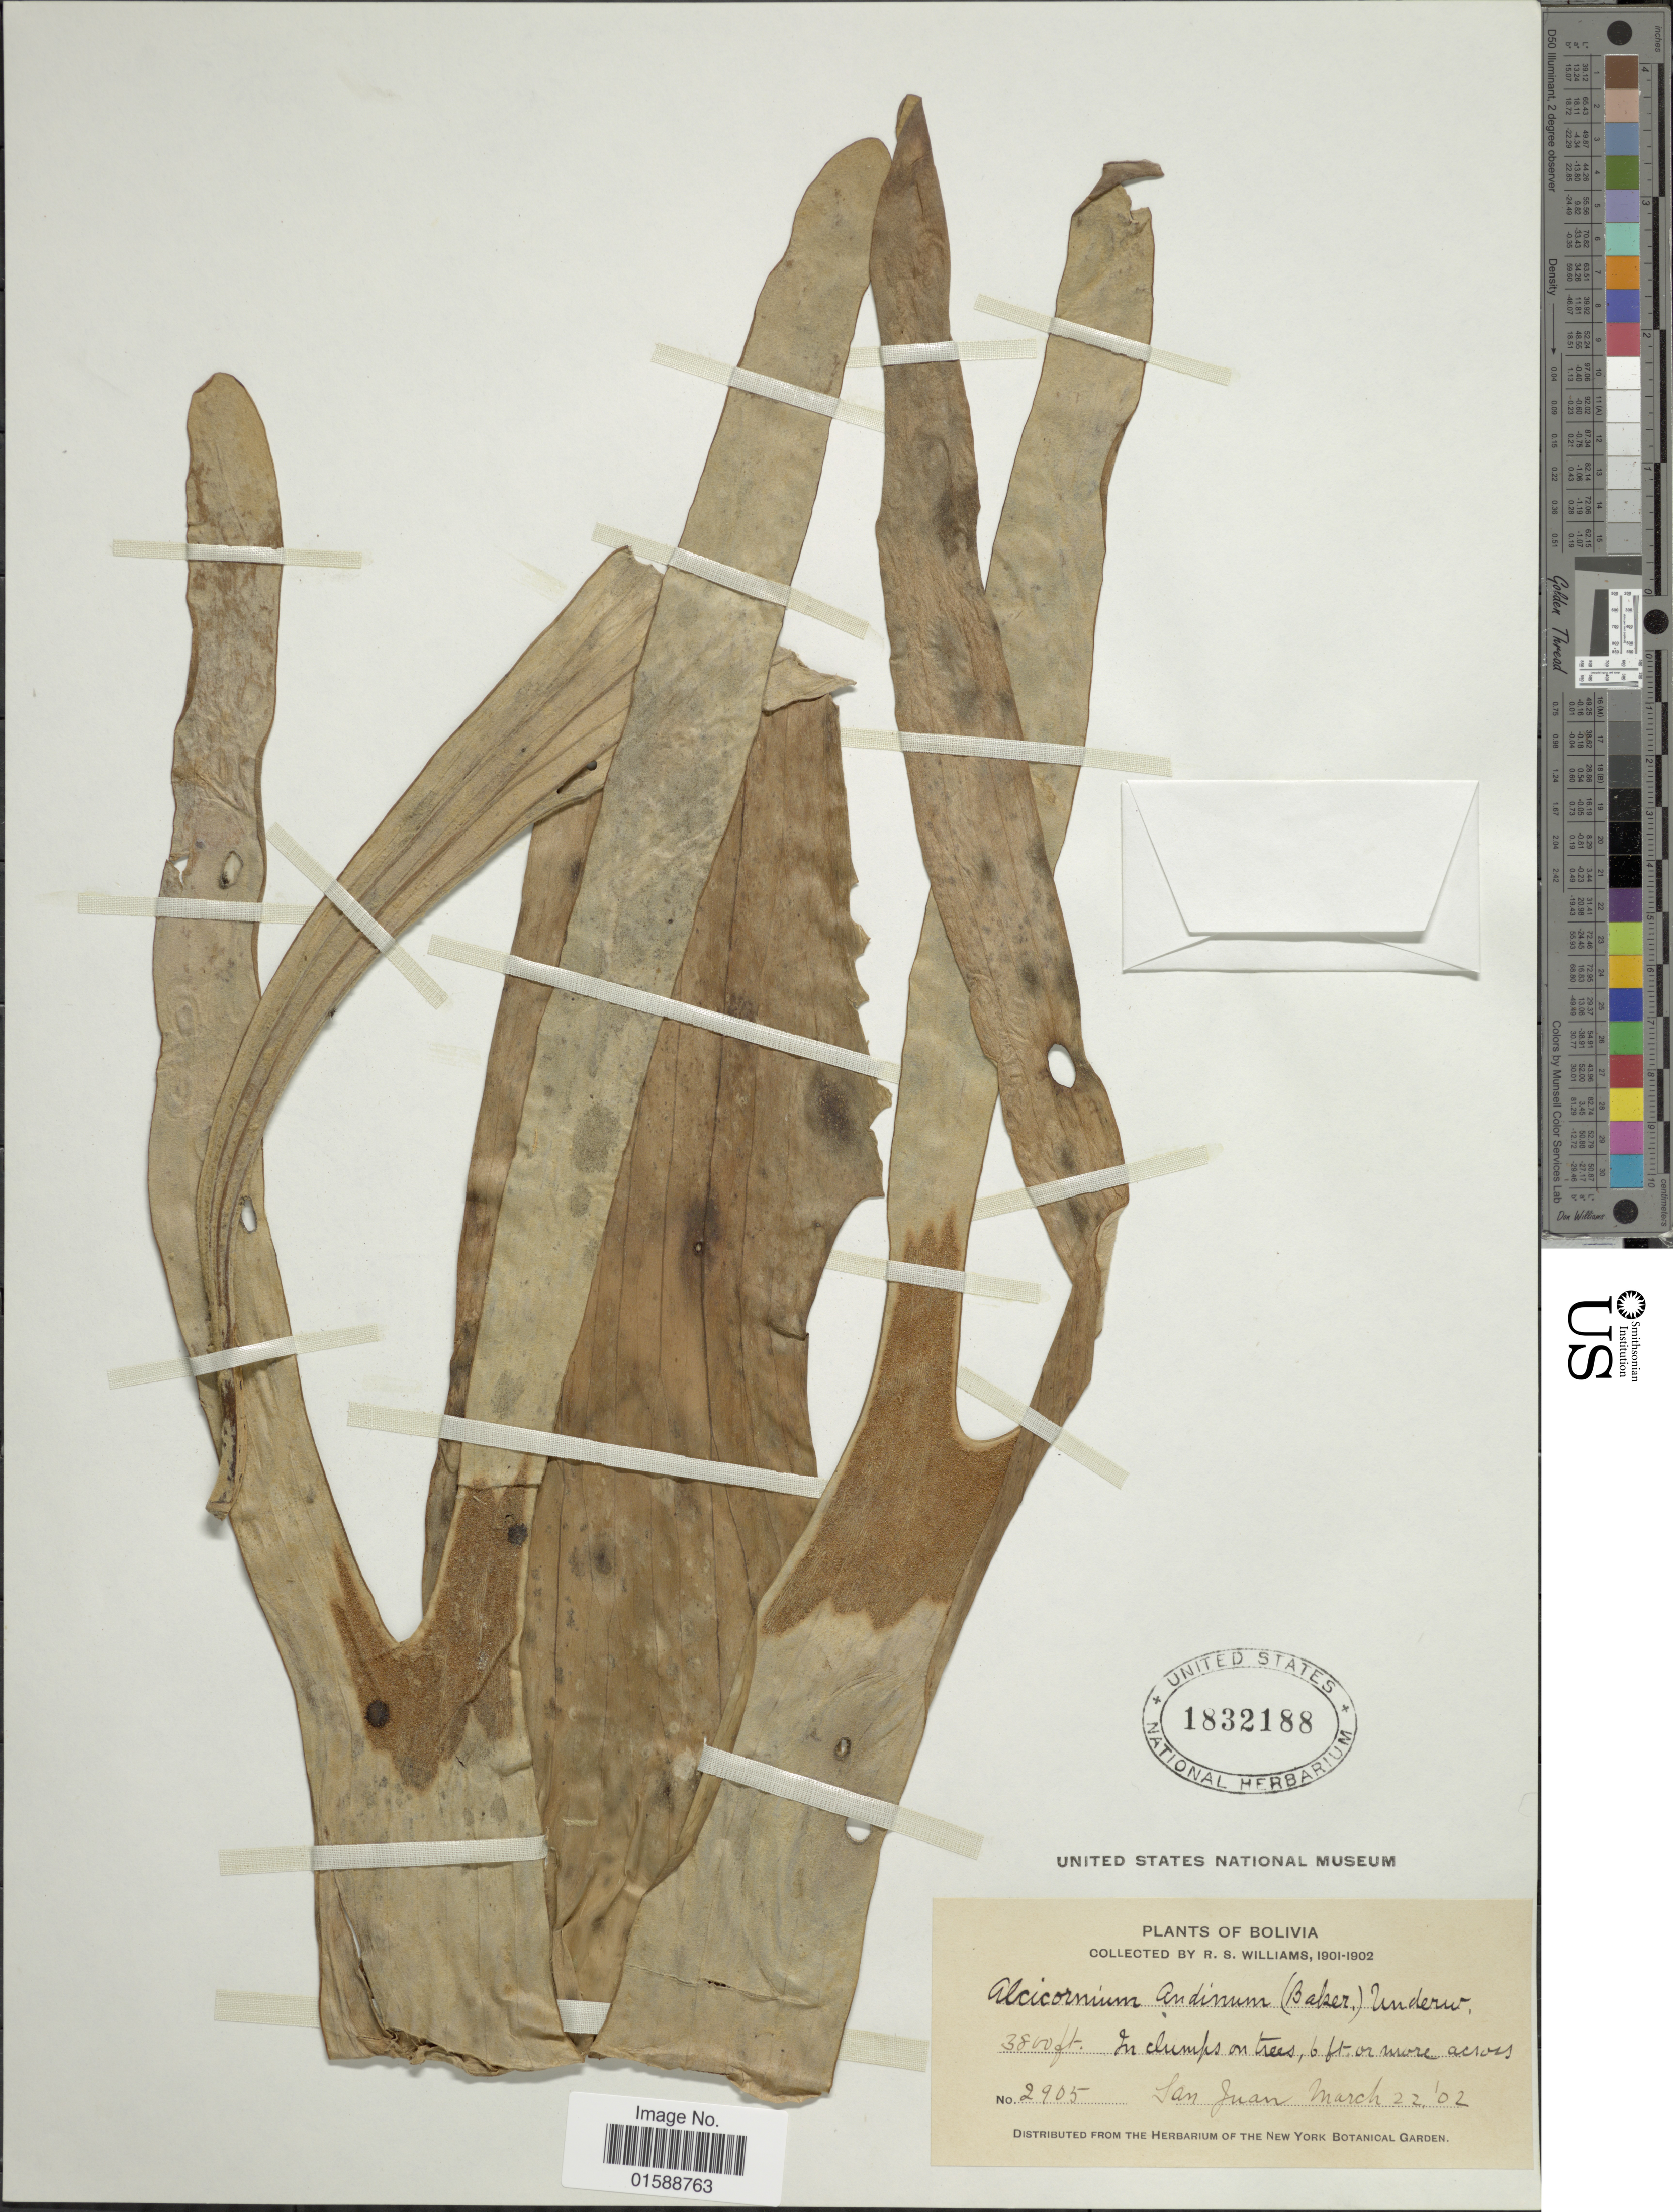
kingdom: Plantae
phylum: Tracheophyta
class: Polypodiopsida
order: Polypodiales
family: Polypodiaceae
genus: Platycerium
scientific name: Platycerium sp.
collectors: R. S. Williams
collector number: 2905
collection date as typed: March 22, '02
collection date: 1902-03-22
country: Bolivia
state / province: La Paz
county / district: Franz Tamayo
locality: San Juan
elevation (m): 1158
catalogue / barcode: US 1832188